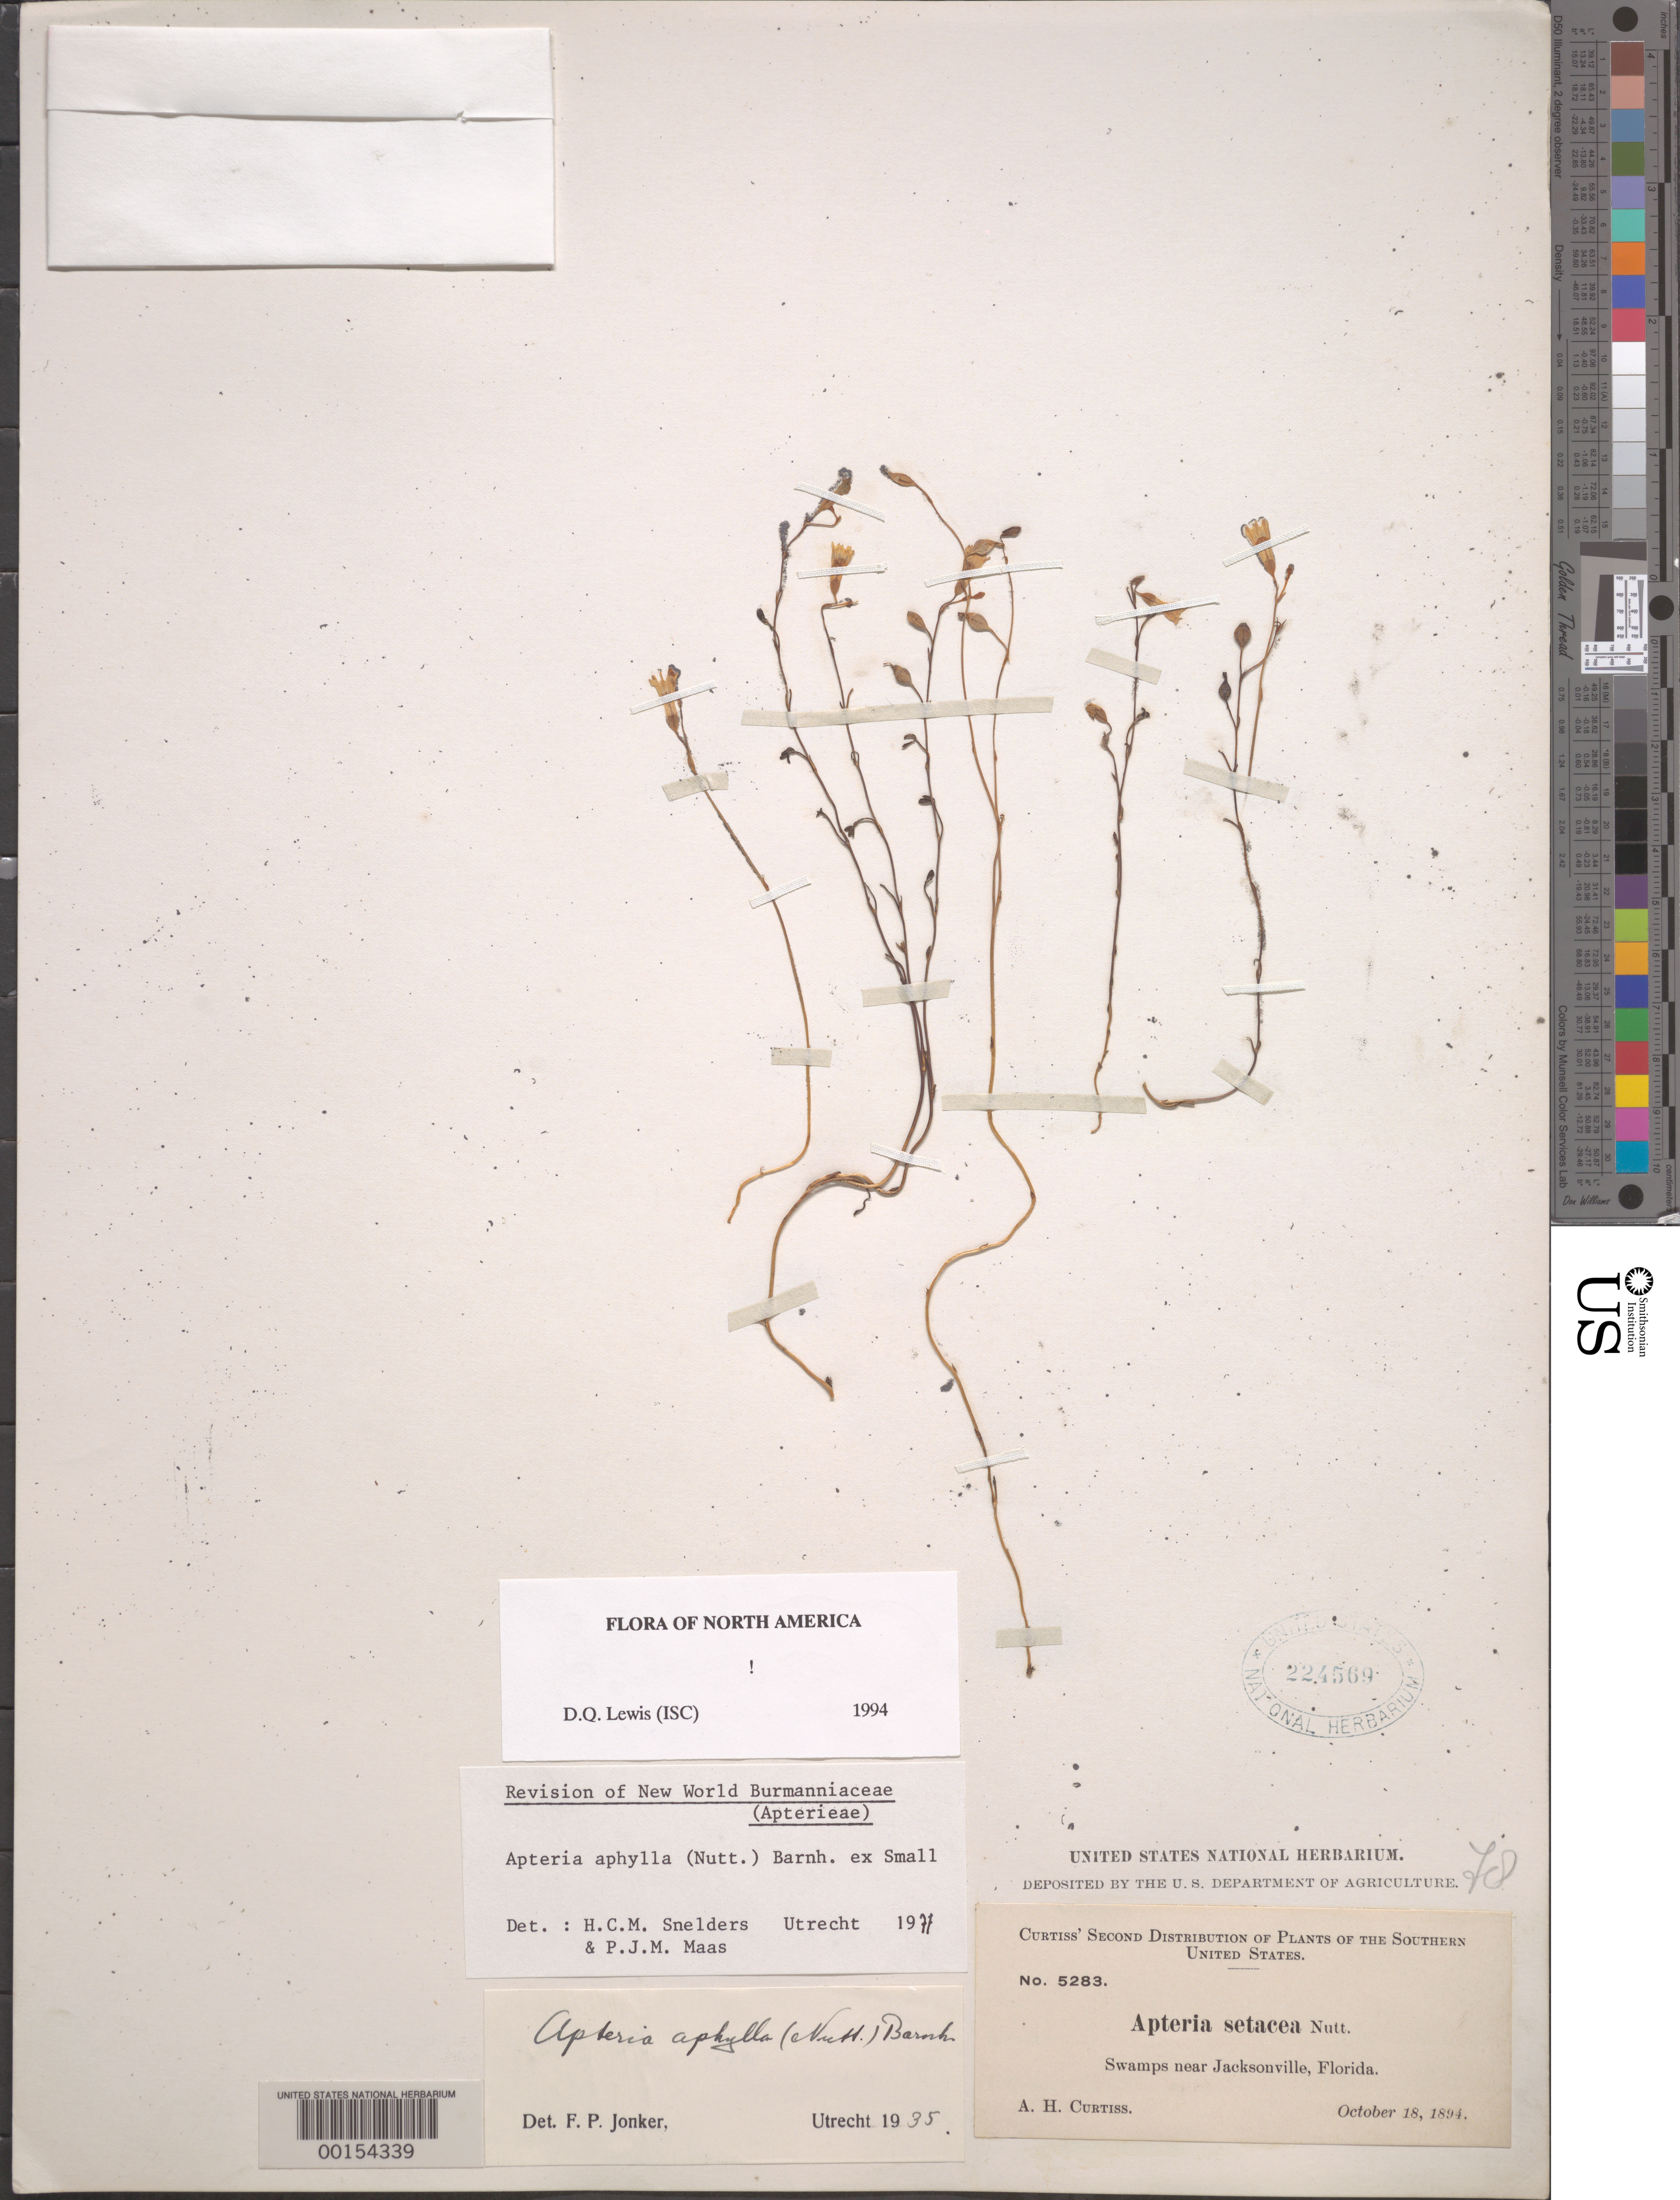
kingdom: Plantae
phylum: Tracheophyta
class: Liliopsida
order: Dioscoreales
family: Burmanniaceae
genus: Apteria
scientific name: Apteria aphylla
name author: (Nutt.) Barnhart ex Small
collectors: A. H. Curtiss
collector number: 5283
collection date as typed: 18 Oct 1894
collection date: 1894-10-18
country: United States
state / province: Florida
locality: Near jacksonville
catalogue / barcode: US 224569